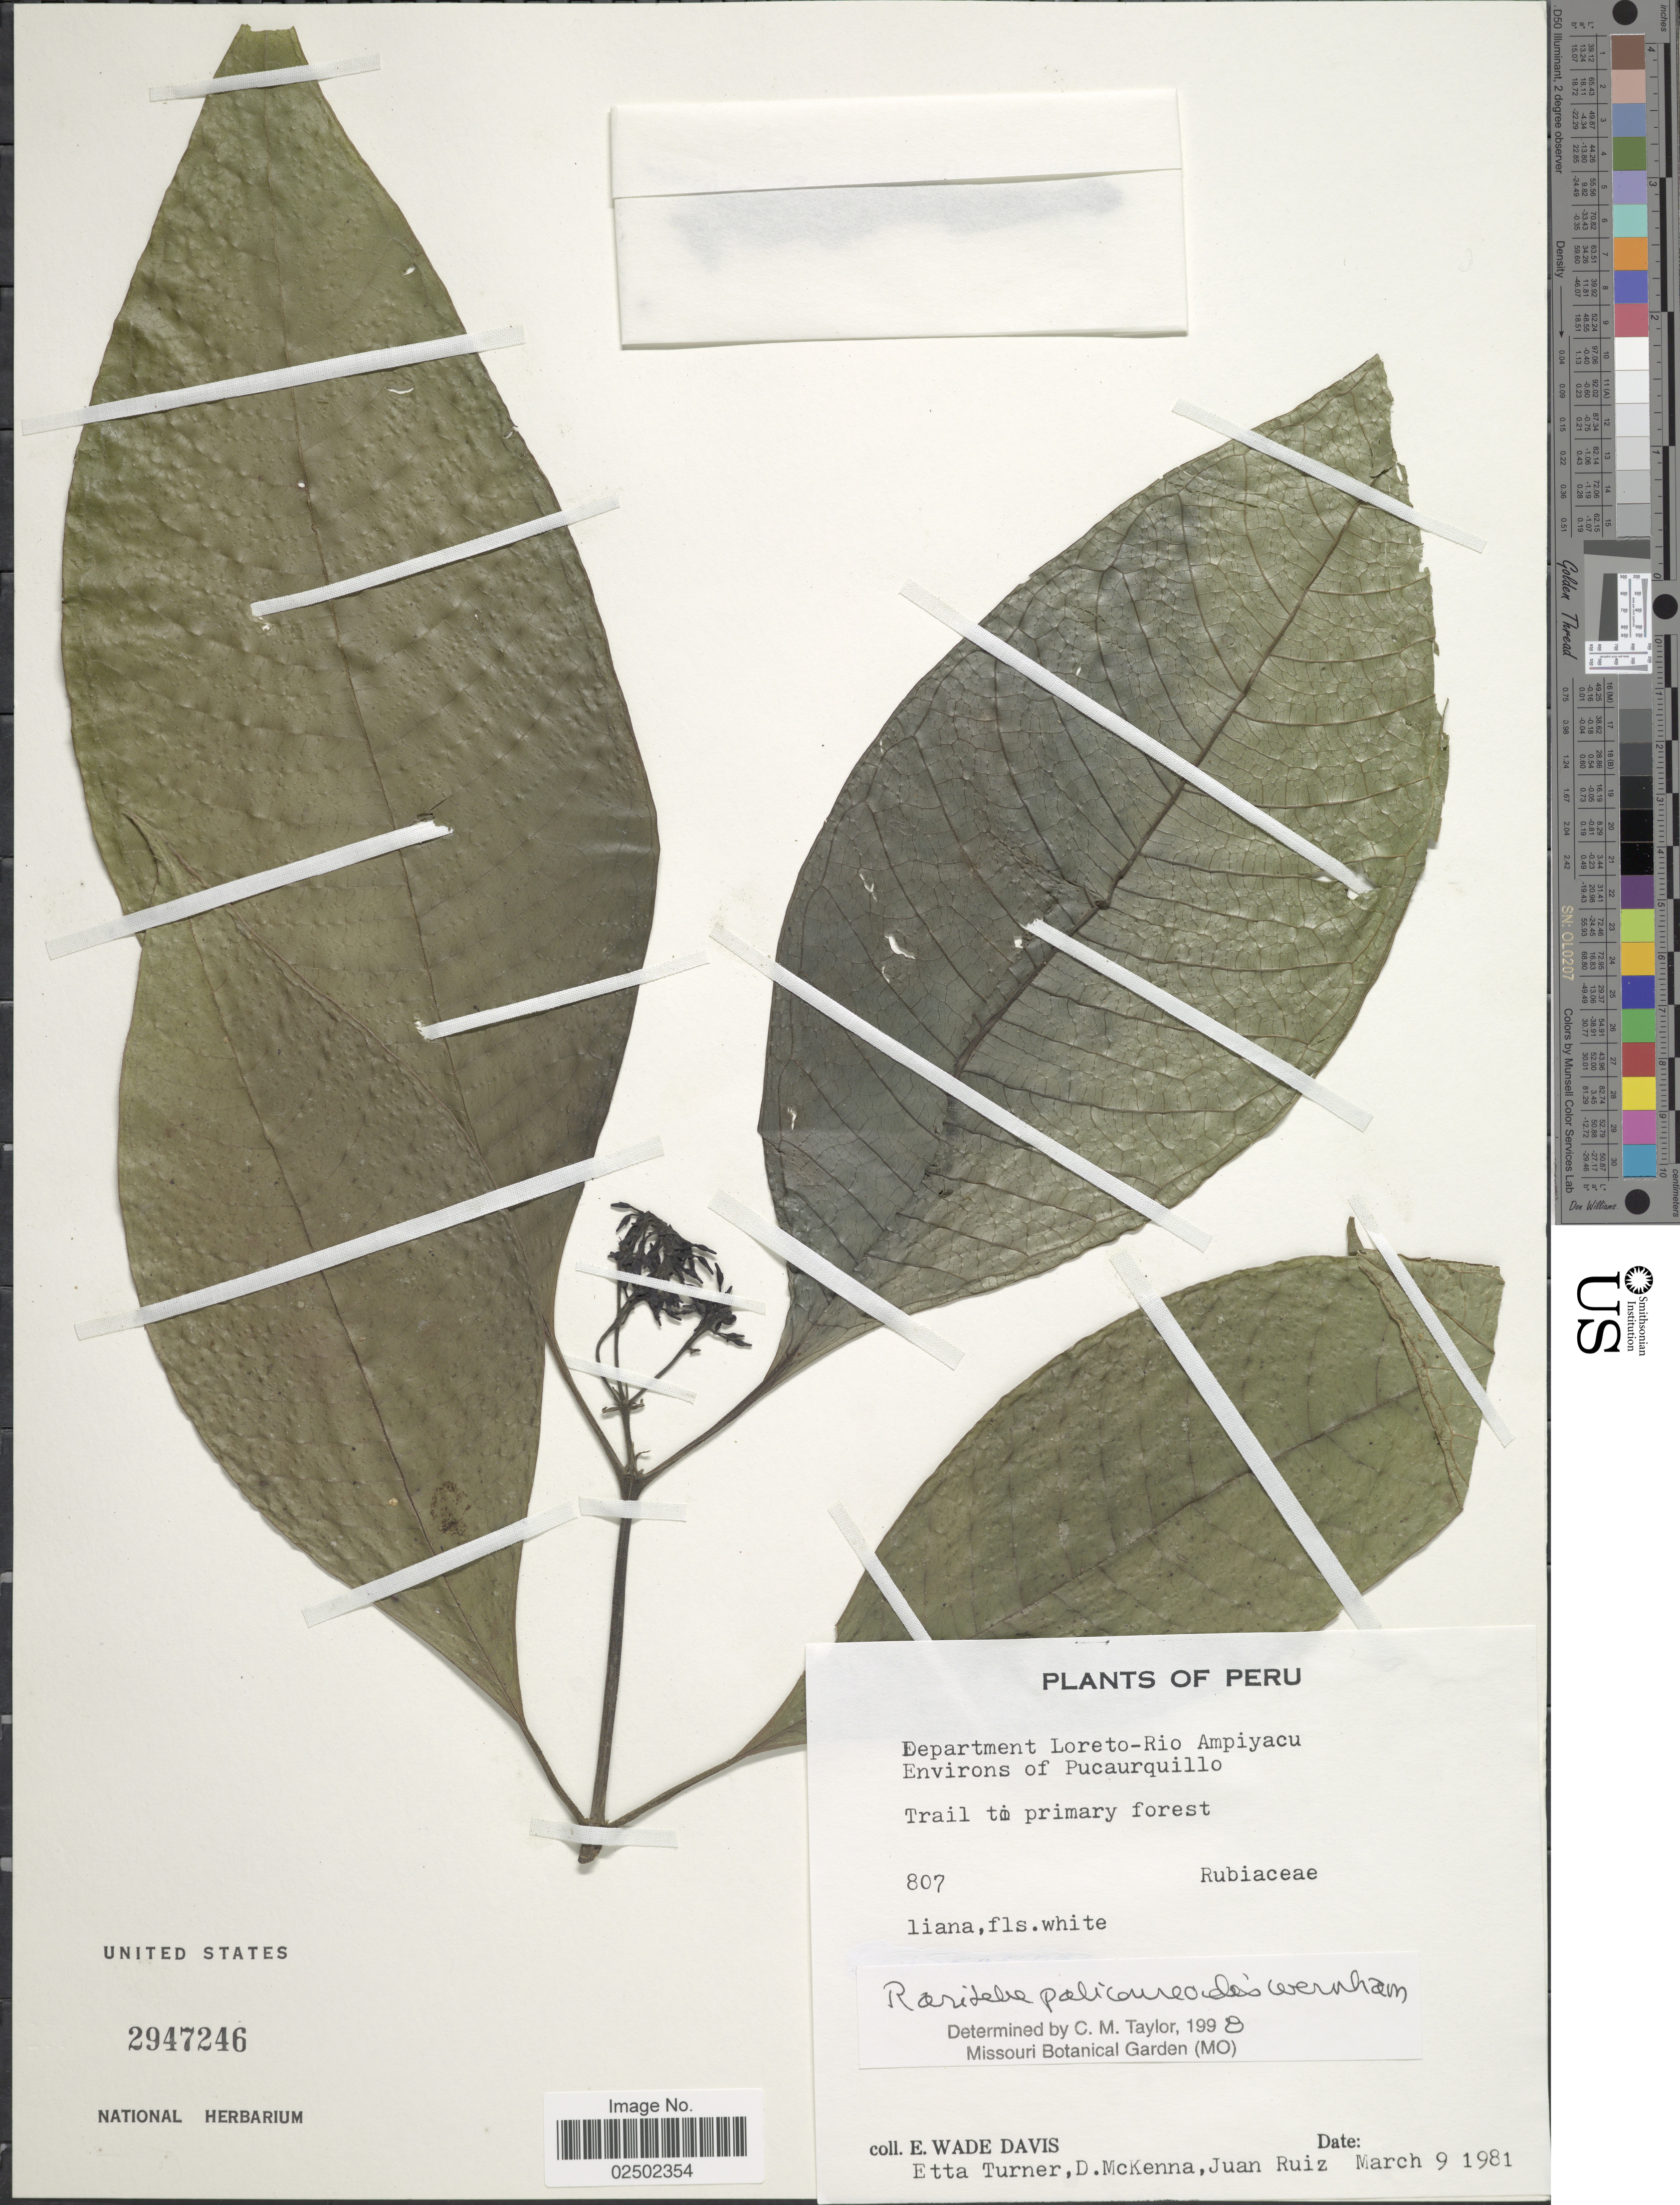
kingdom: Plantae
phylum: Tracheophyta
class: Magnoliopsida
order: Gentianales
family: Rubiaceae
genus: Raritebe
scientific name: Raritebe palicoureoides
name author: Wernham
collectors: E. Wade-Davis, E. Turner, D. McKenna & J. Ruiz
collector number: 807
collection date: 1981-03-09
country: Peru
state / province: Loreto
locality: Department Loreto-Rio Ampiyacu, Environs of Pucaurquillo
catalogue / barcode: US 2947246